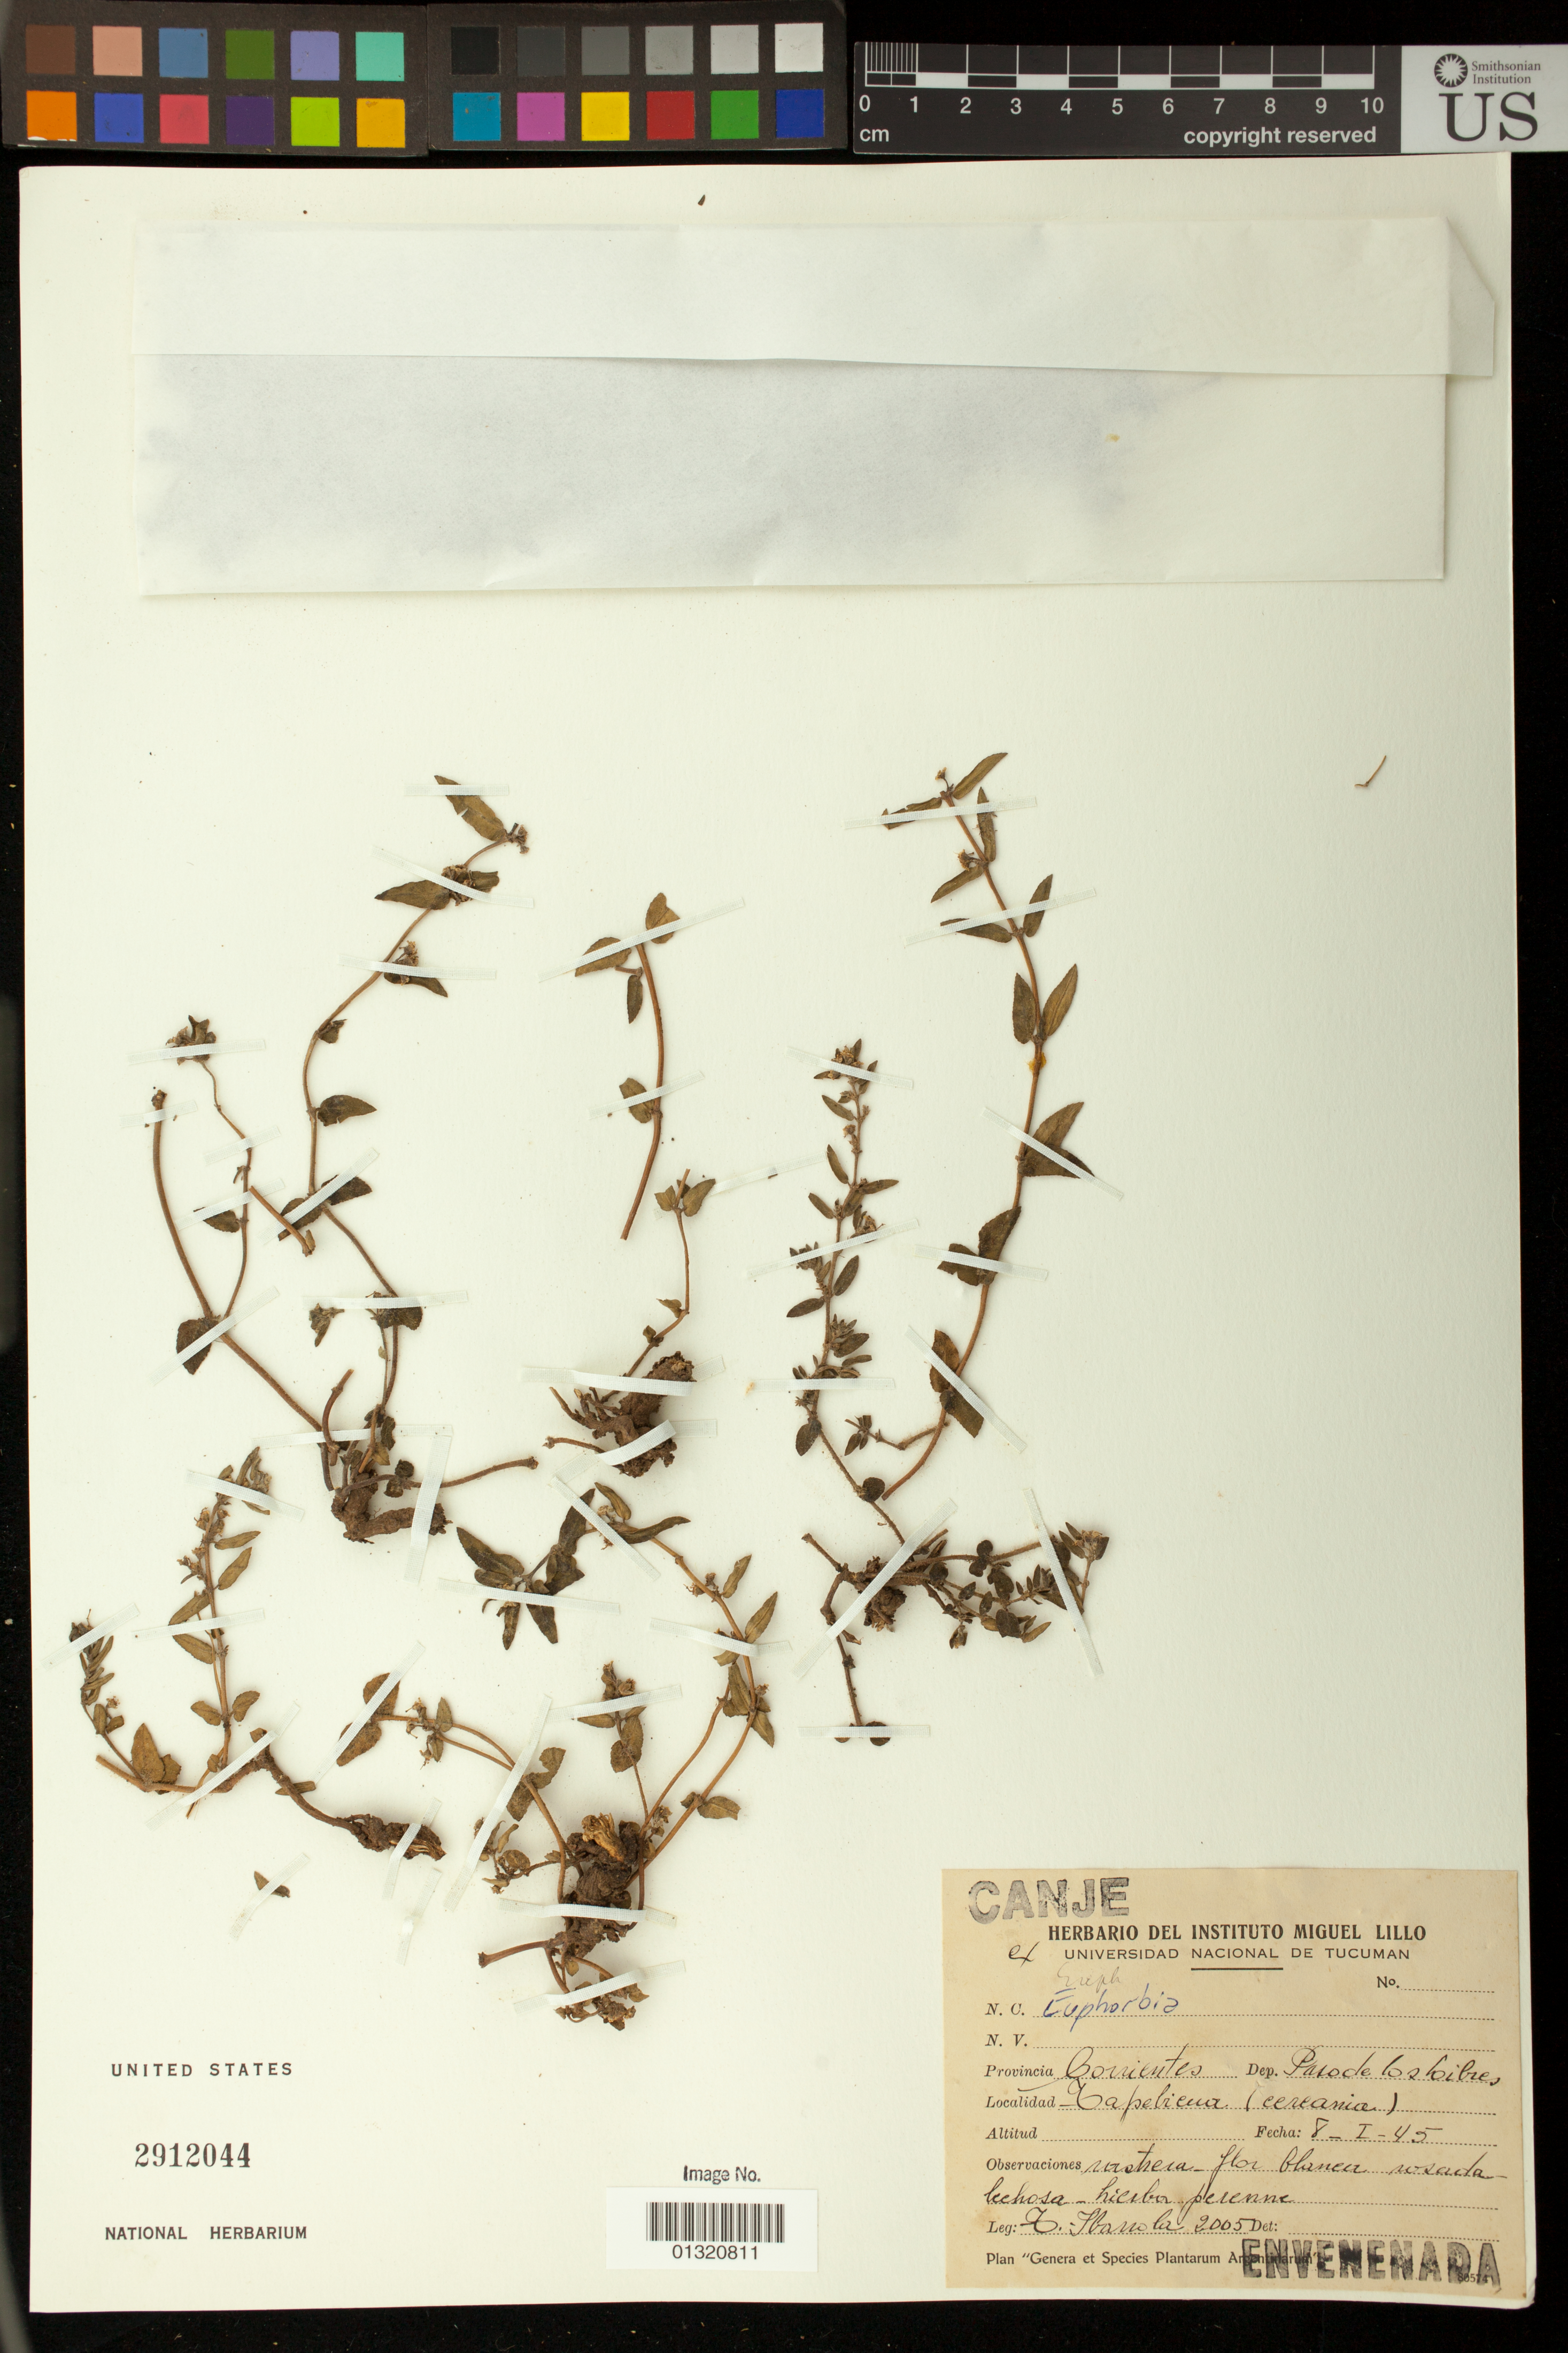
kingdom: Plantae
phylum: Tracheophyta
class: Magnoliopsida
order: Malpighiales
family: Euphorbiaceae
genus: Euphorbia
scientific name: Euphorbia sp.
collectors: T. Ibarrola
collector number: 2005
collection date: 1945-01-08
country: Argentina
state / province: Corrientes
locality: Paso de los Libres Tapebicua (cercania)[near]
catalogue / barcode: US 2912044